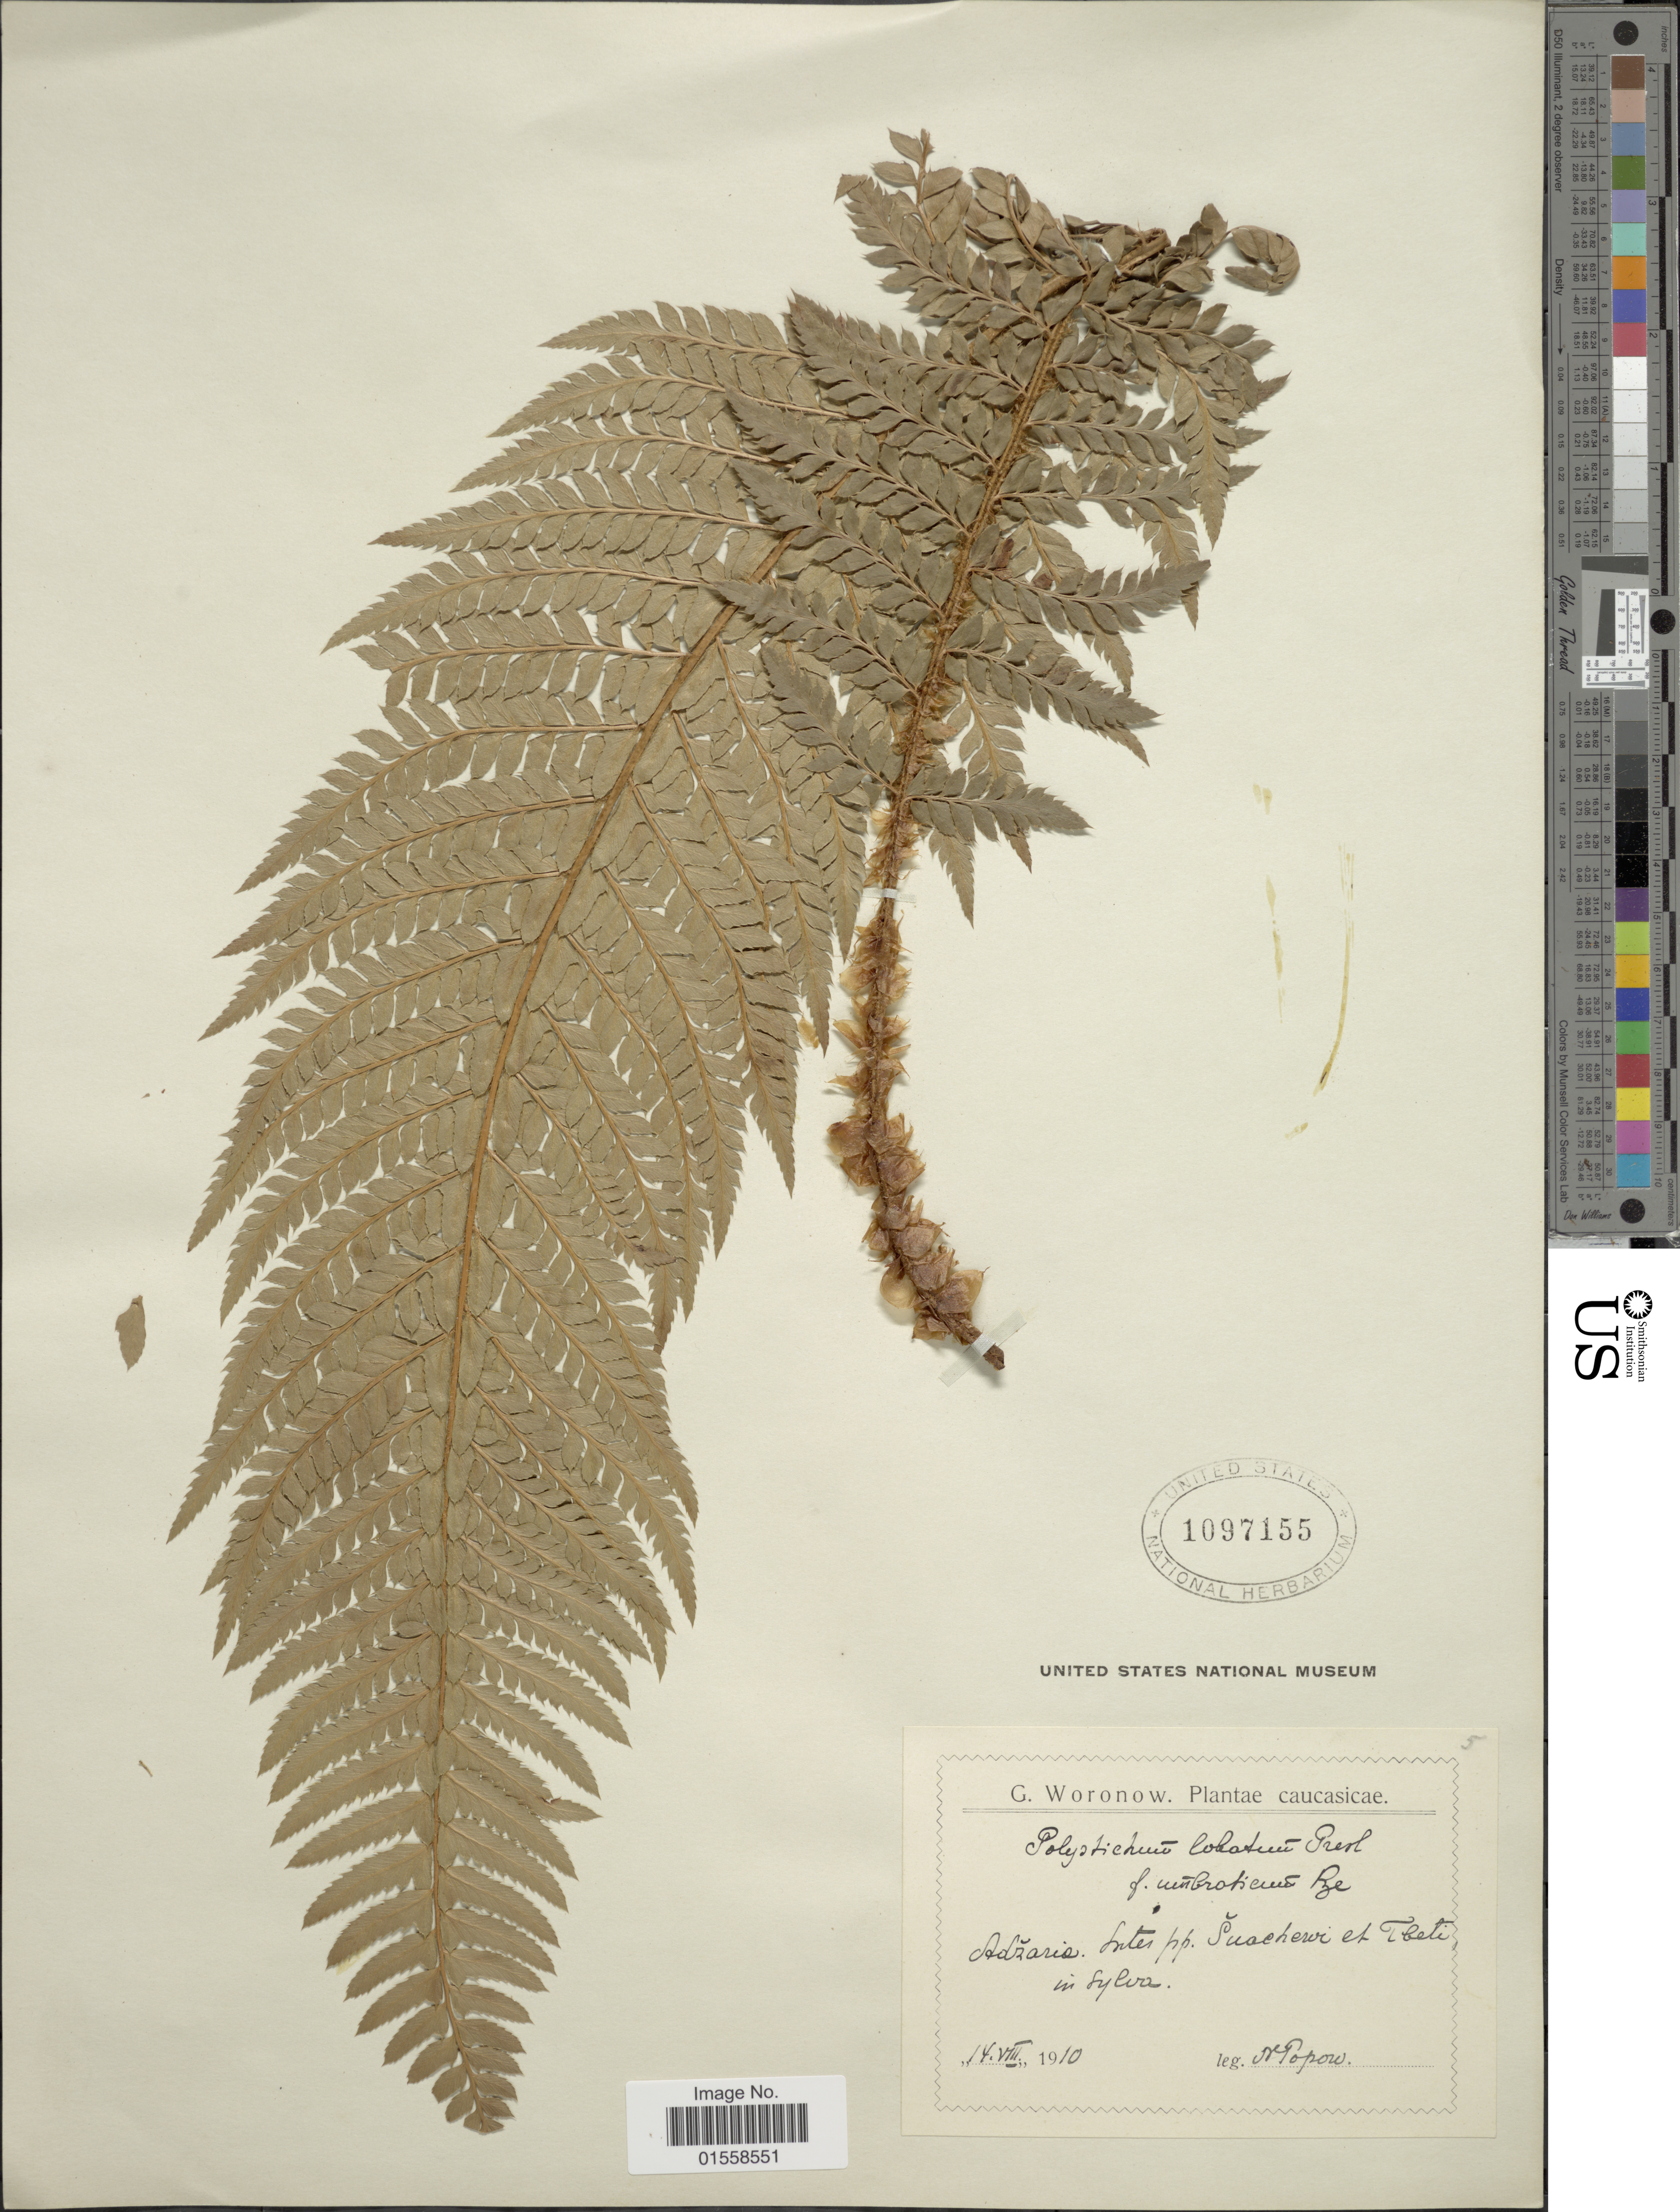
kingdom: Plantae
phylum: Tracheophyta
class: Polypodiopsida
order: Polypodiales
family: Dryopteridaceae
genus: Polystichum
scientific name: Polystichum aculeatum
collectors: M. Popov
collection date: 1910-08-14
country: Georgia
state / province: Adzharia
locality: Caucasicae. Adzaris. Inter pp. Suachervi et Tbeti in Sylva. [interpreted]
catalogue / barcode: US 1097155